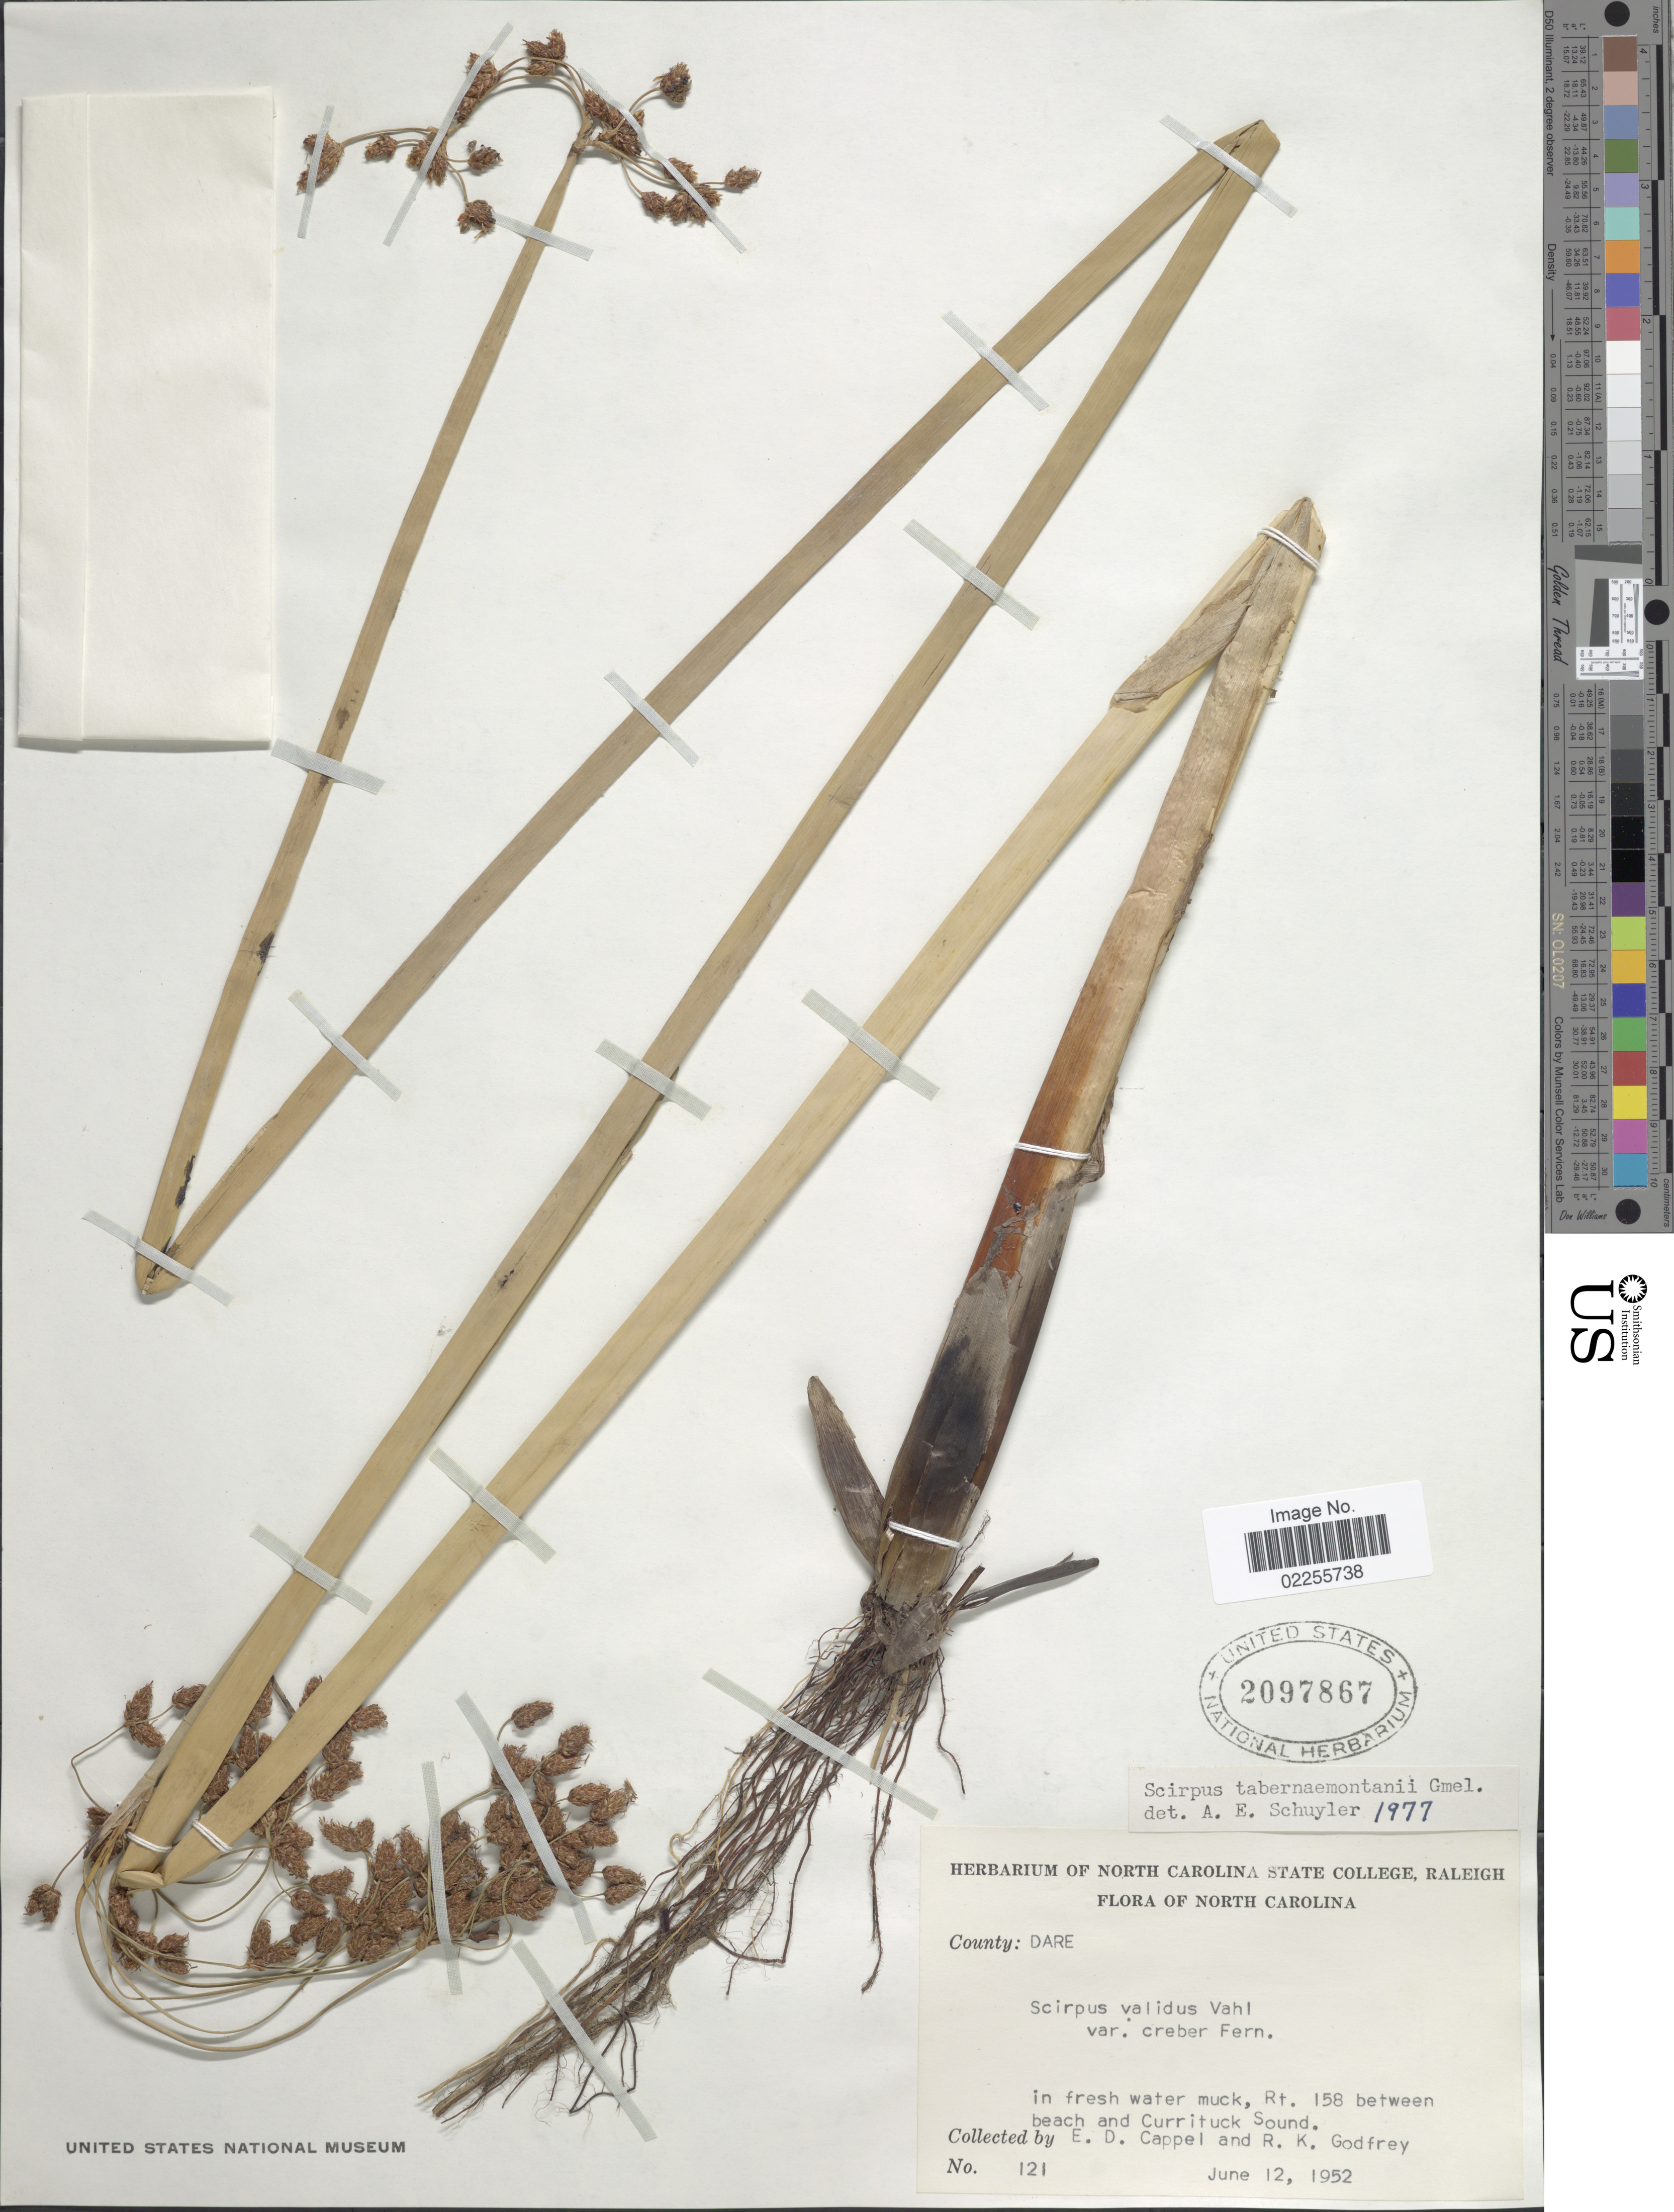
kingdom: Plantae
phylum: Tracheophyta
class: Liliopsida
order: Poales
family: Cyperaceae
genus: Schoenoplectus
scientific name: Schoenoplectus tabernaemontani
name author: (C.C. Gmel.) Palla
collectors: E. Cappel & R. K. Godfrey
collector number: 121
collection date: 1952-06-12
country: United States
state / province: North Carolina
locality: In fresh water muck, Rt. 158 between beach and Currituck Sound.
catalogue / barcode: US 2097867